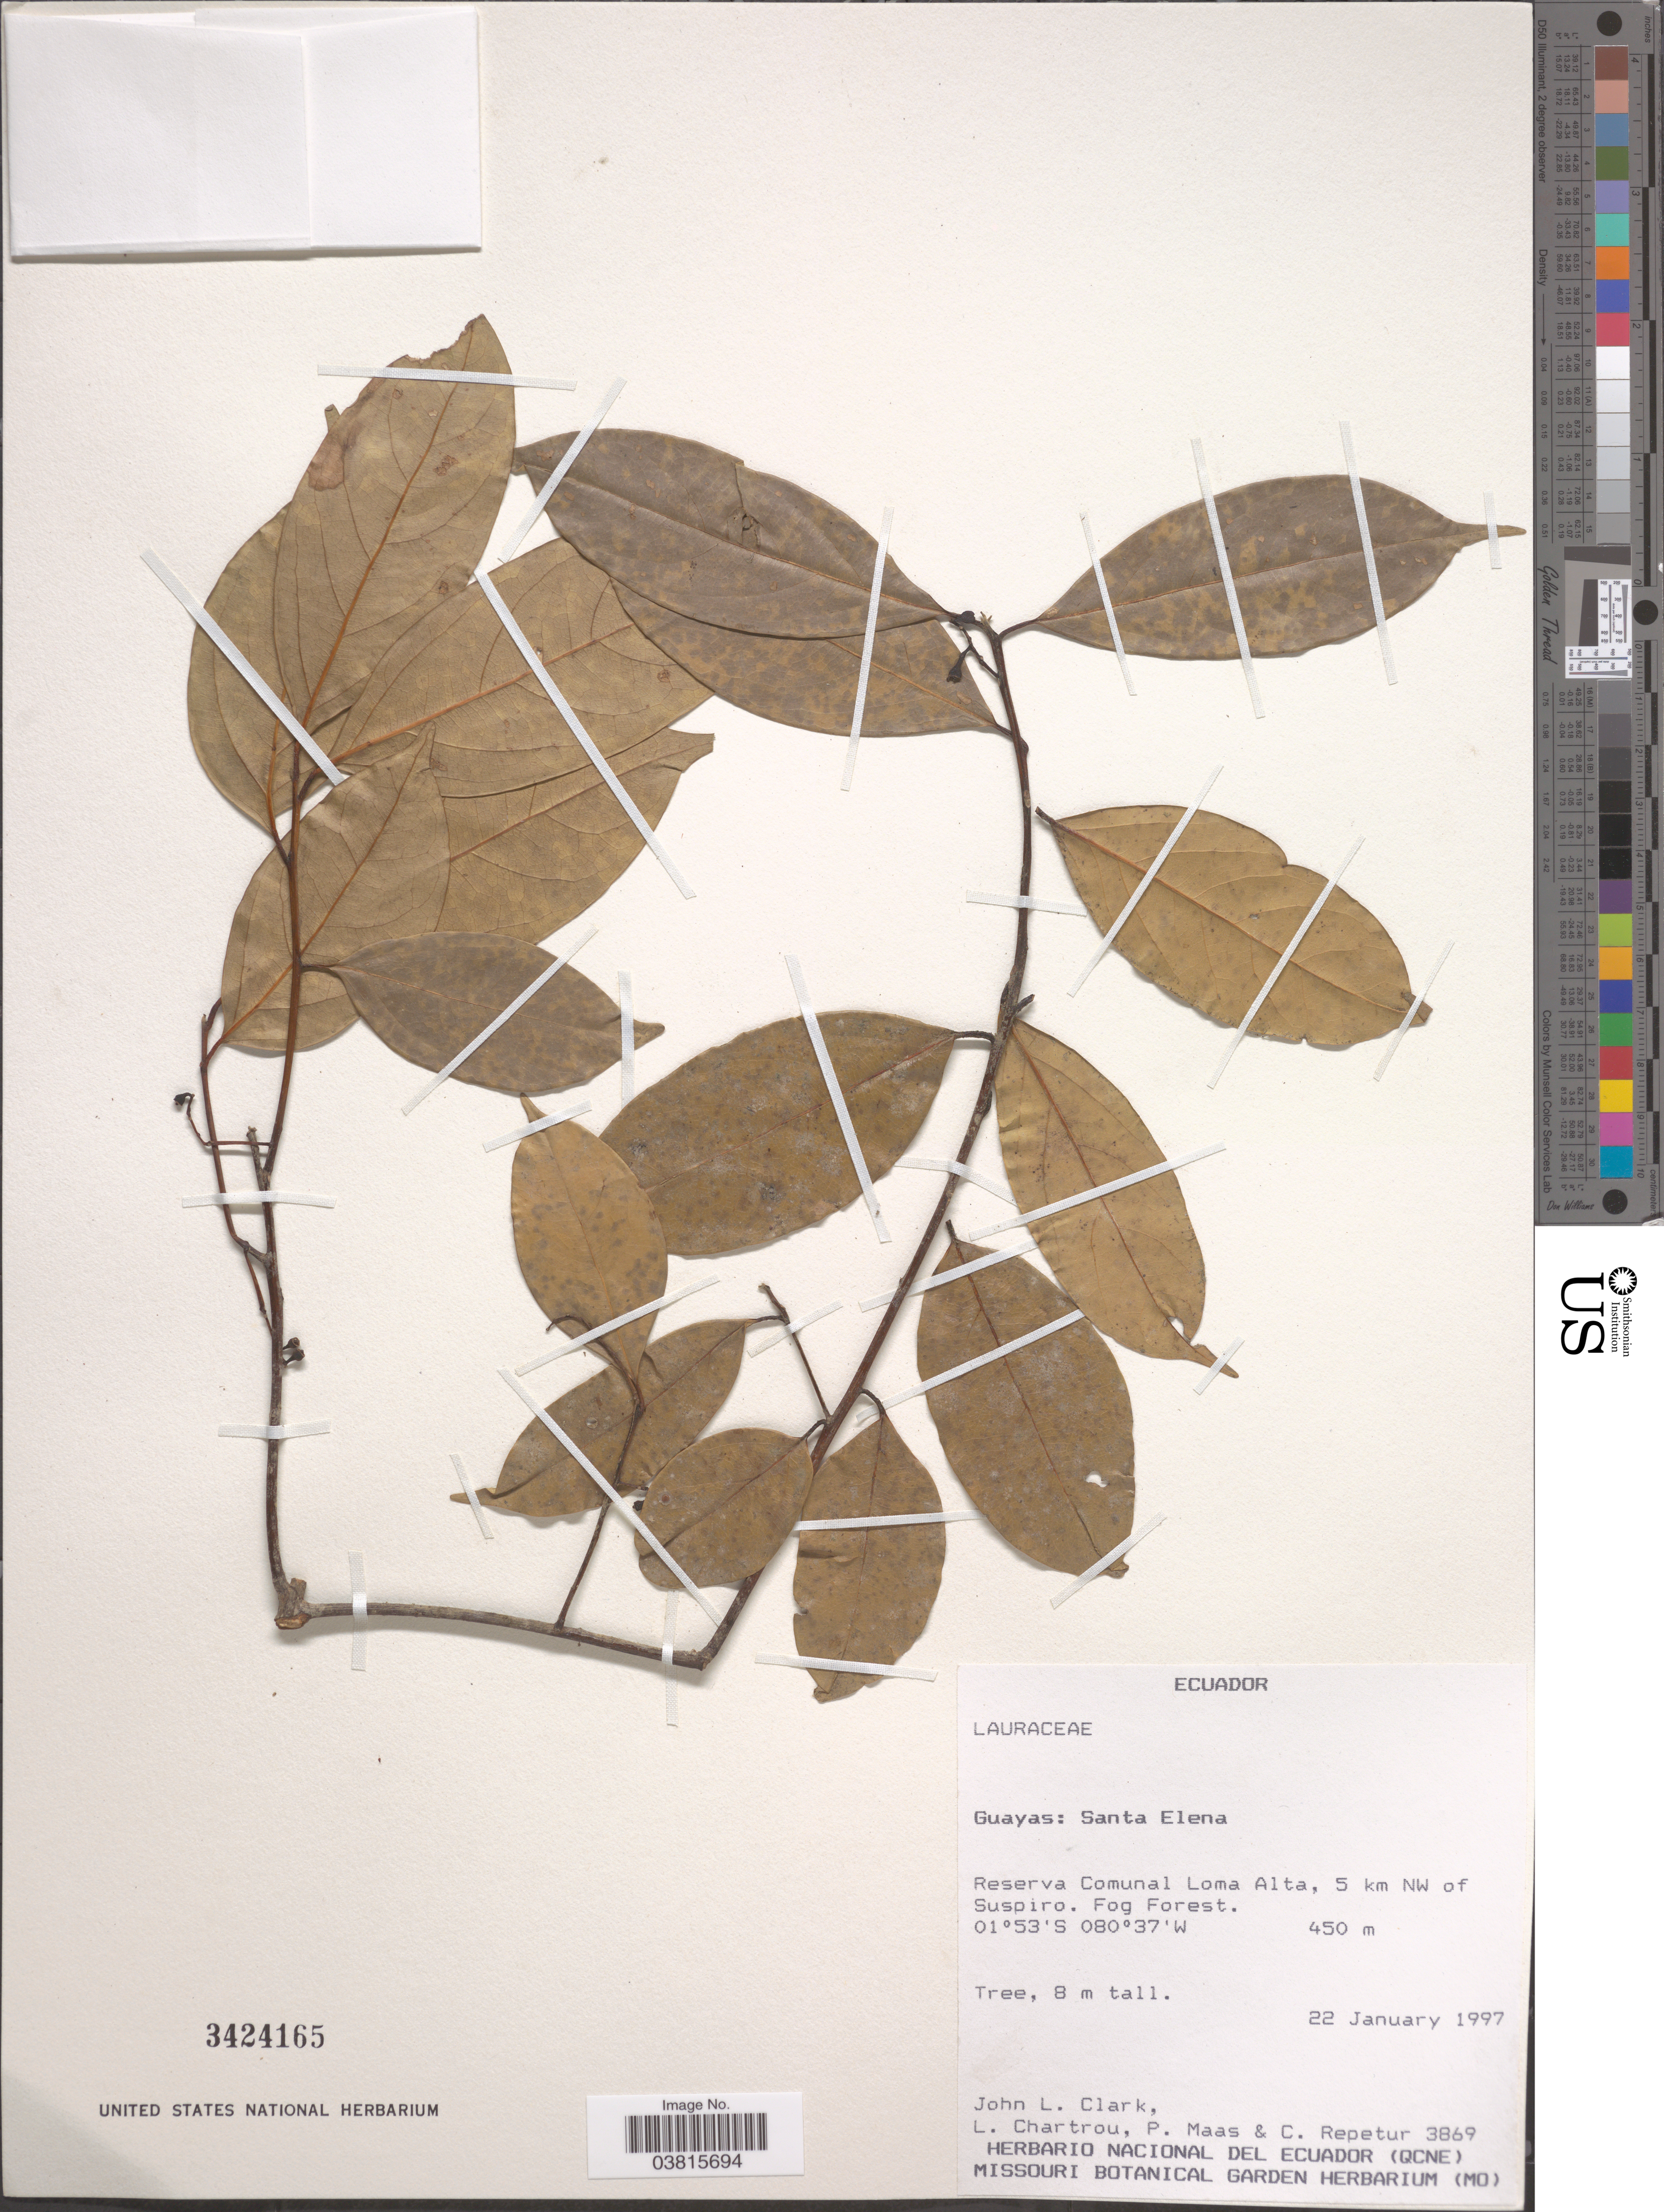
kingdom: Plantae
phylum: Tracheophyta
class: Magnoliopsida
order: Laurales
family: Lauraceae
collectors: J. L. Clark, L. Chartrou, P. Maas & C. Repetur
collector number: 3869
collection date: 1997-01-22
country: Ecuador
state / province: Guayas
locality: Santa Elena. Reserva Comunal Loma Alta, 5 km NW of Suspiro. Fog Forest.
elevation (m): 450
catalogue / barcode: US 3424165